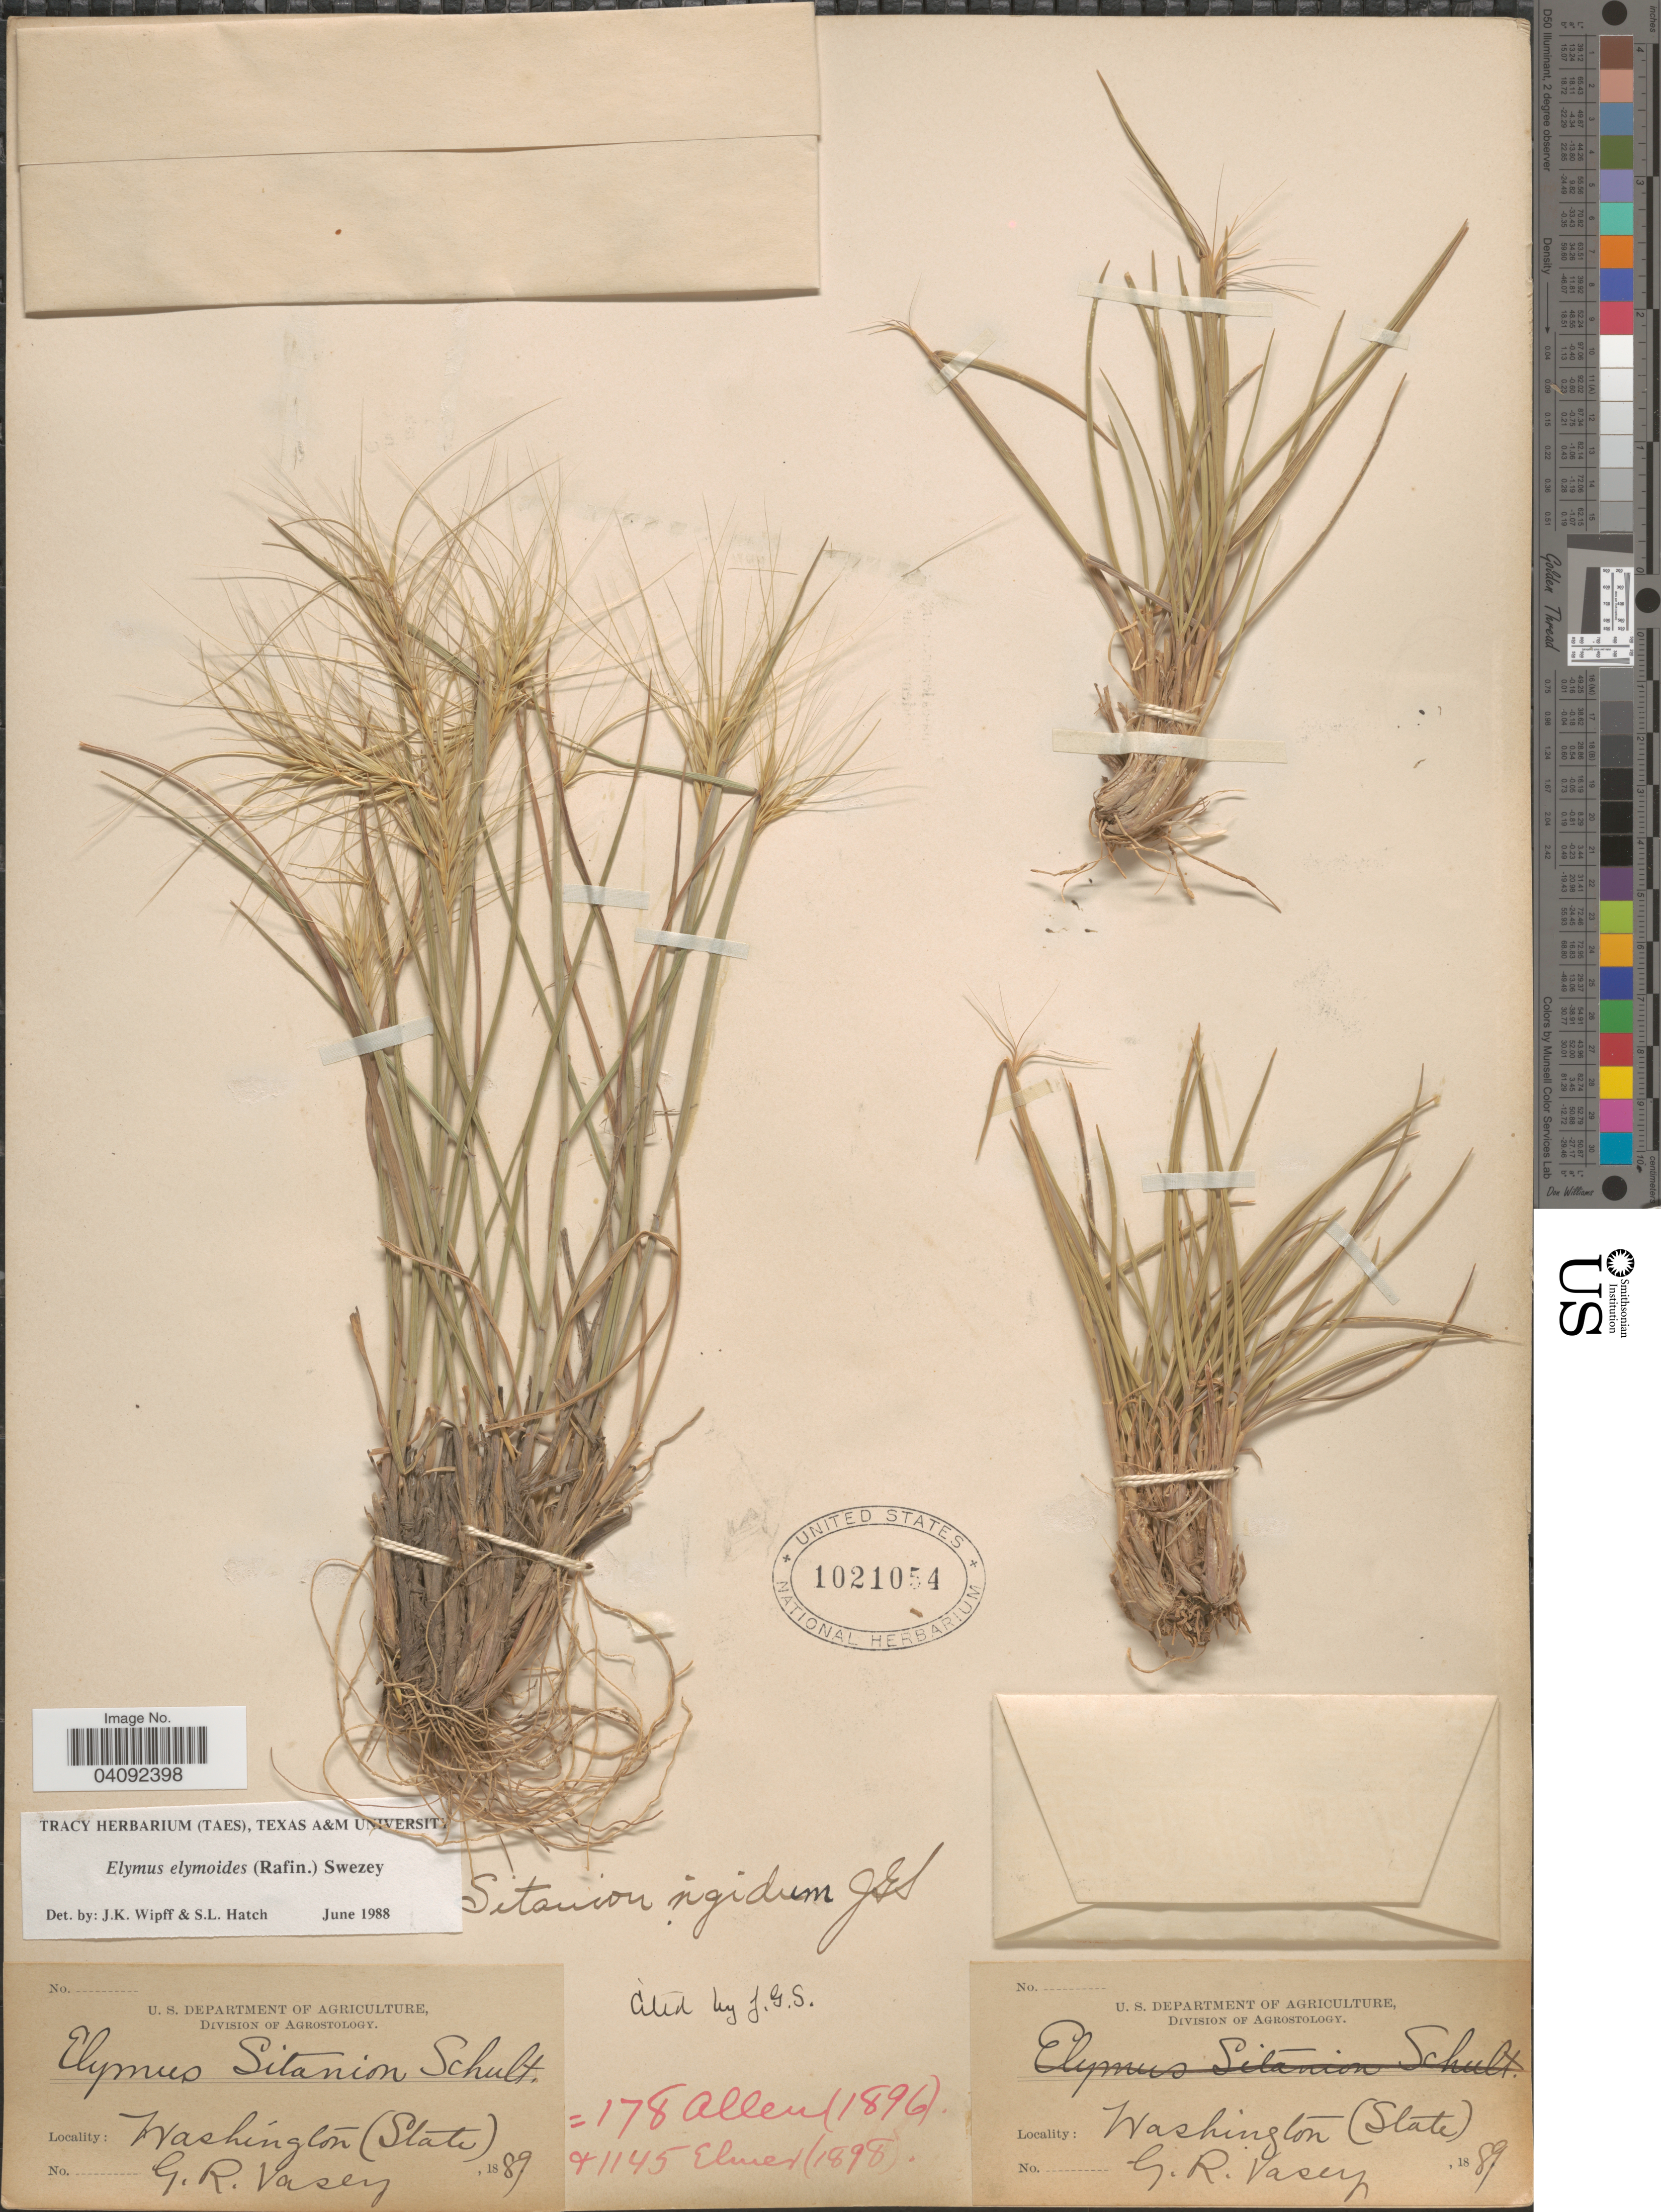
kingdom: Plantae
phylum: Tracheophyta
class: Liliopsida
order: Poales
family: Poaceae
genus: Elymus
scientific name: Elymus elymoides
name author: (Raf.) Swezey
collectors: G. R. Vasey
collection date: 1889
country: United States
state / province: Washington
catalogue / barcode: US 1021054